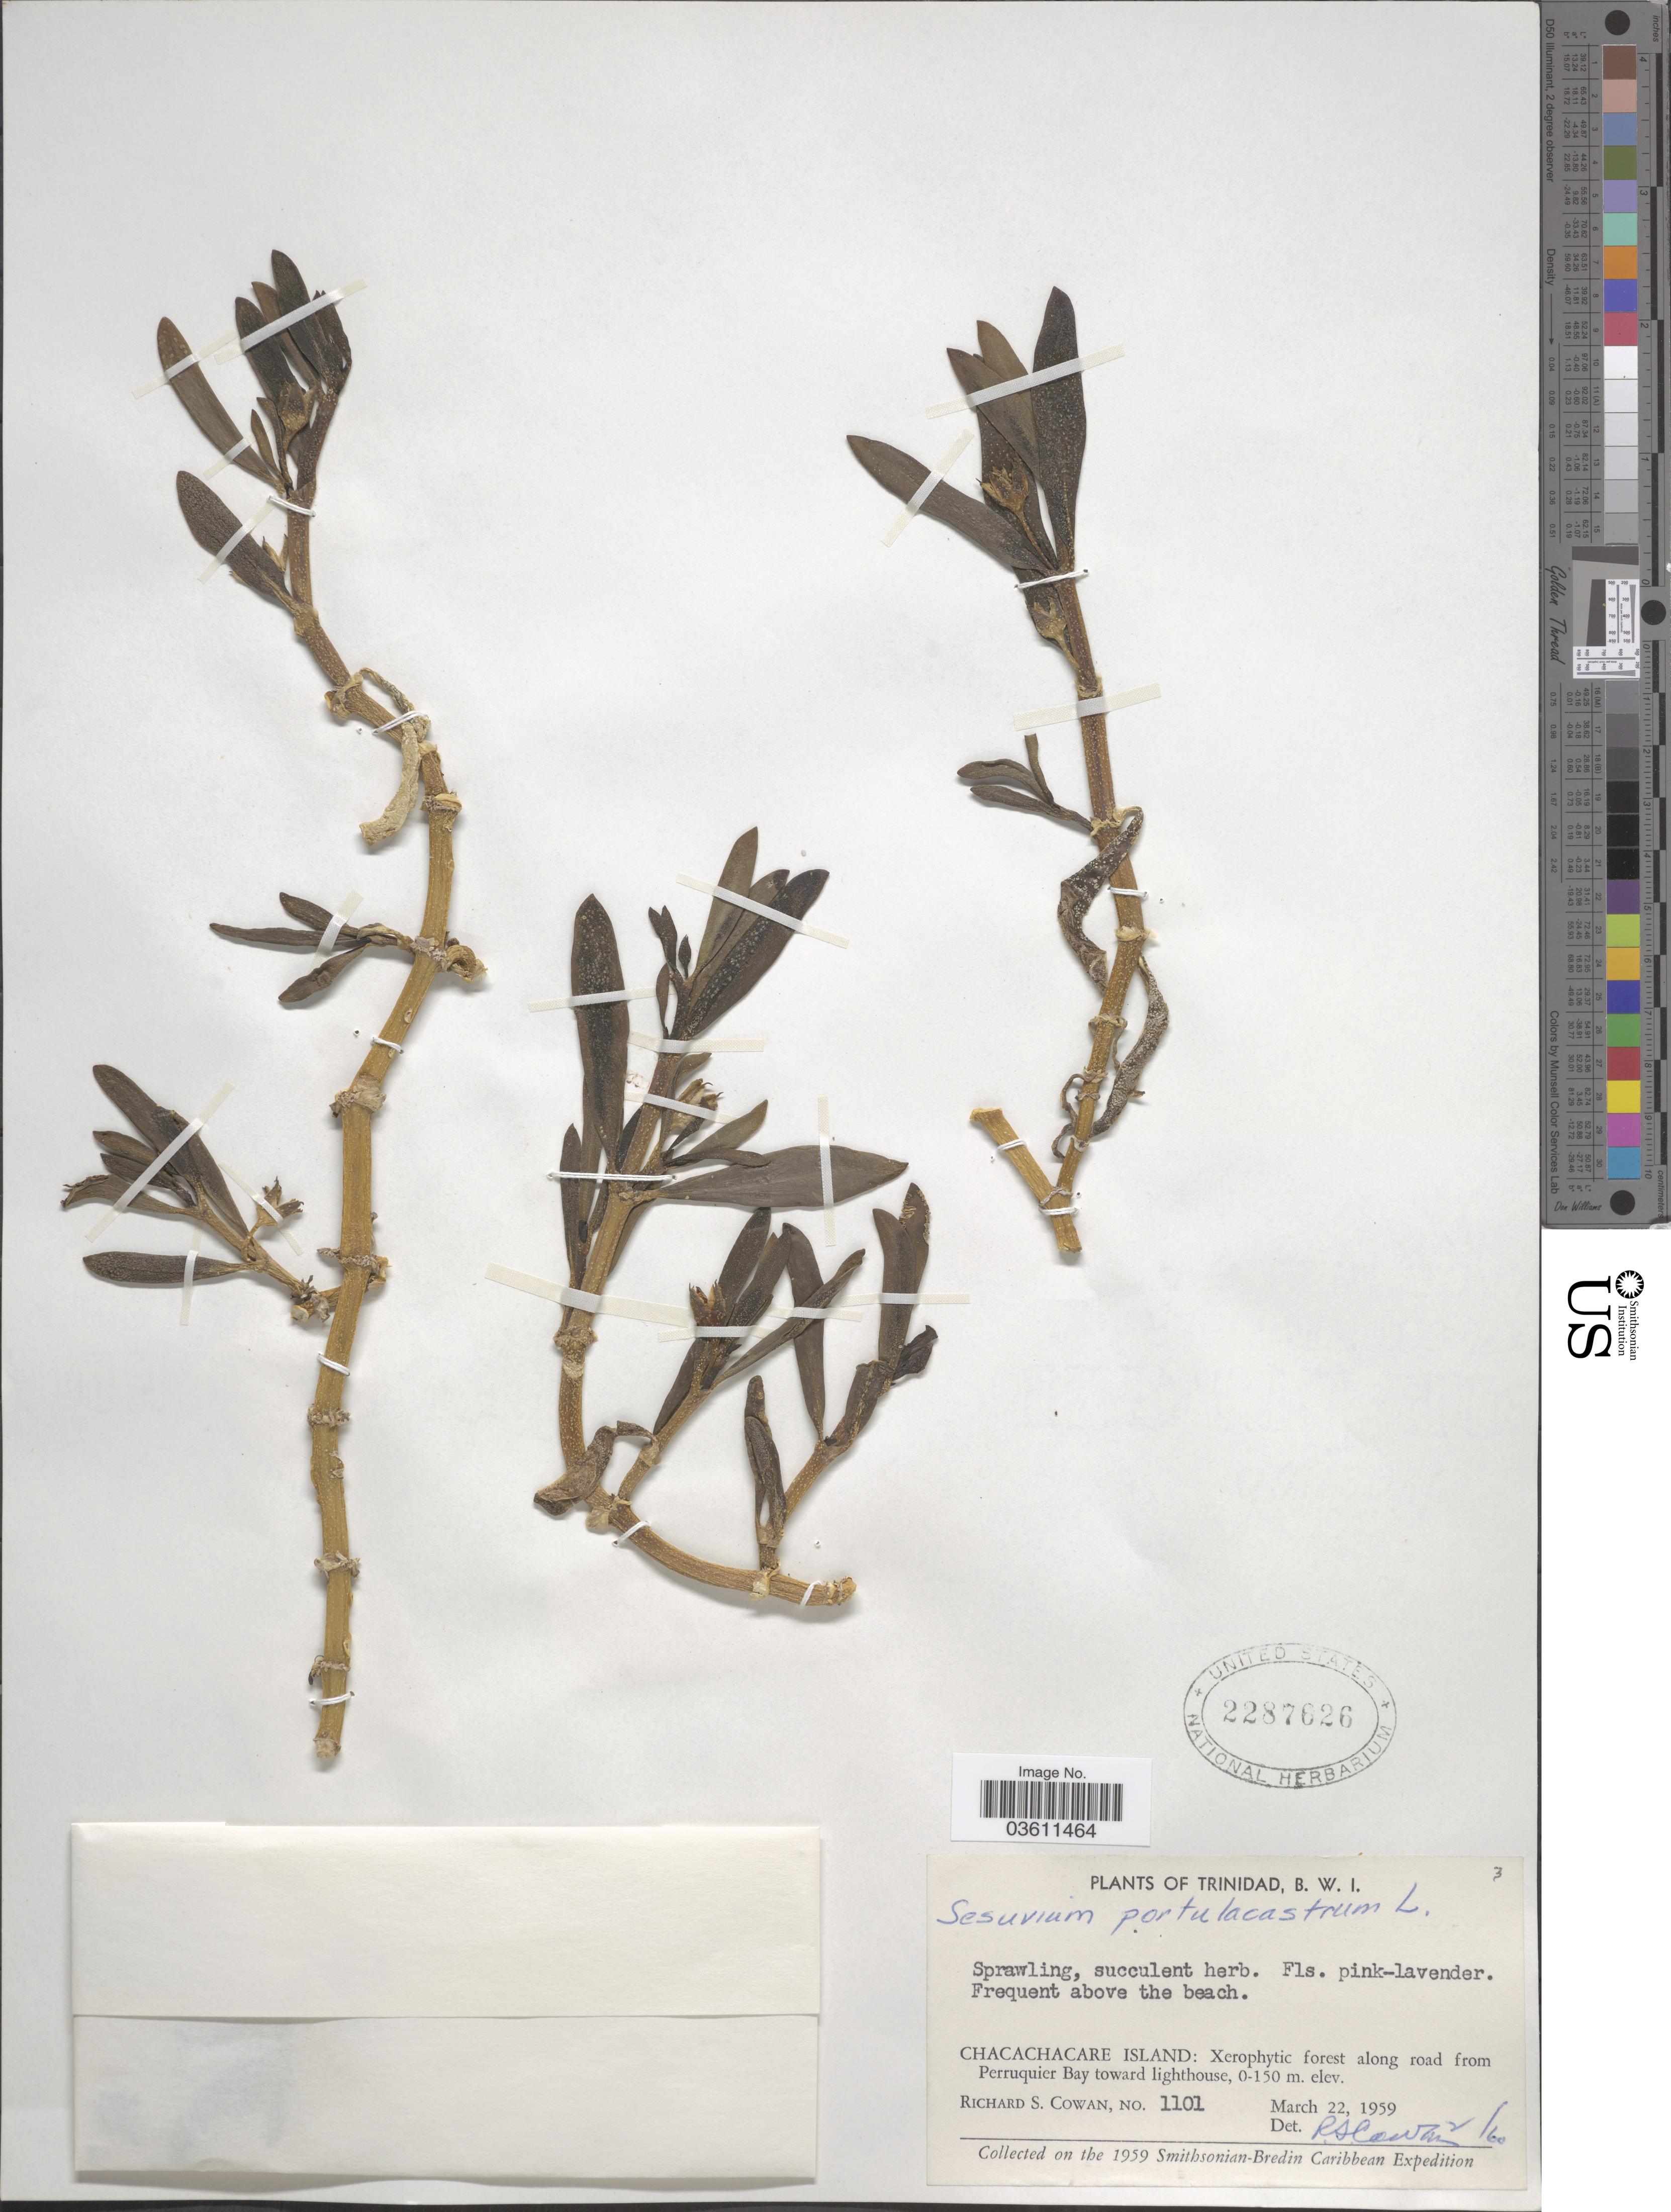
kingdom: Plantae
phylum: Tracheophyta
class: Magnoliopsida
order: Caryophyllales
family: Aizoaceae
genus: Sesuvium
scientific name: Sesuvium portulacastrum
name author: (L.) L.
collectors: R. S. Cowan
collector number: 1101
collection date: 1959-03-22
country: Trinidad and Tobago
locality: Trinidad, B. W. I. Chacachacare Island: Xerophytic forest along road from Perruquier Bay toward lighthouse.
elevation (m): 0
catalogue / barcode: US 2287626